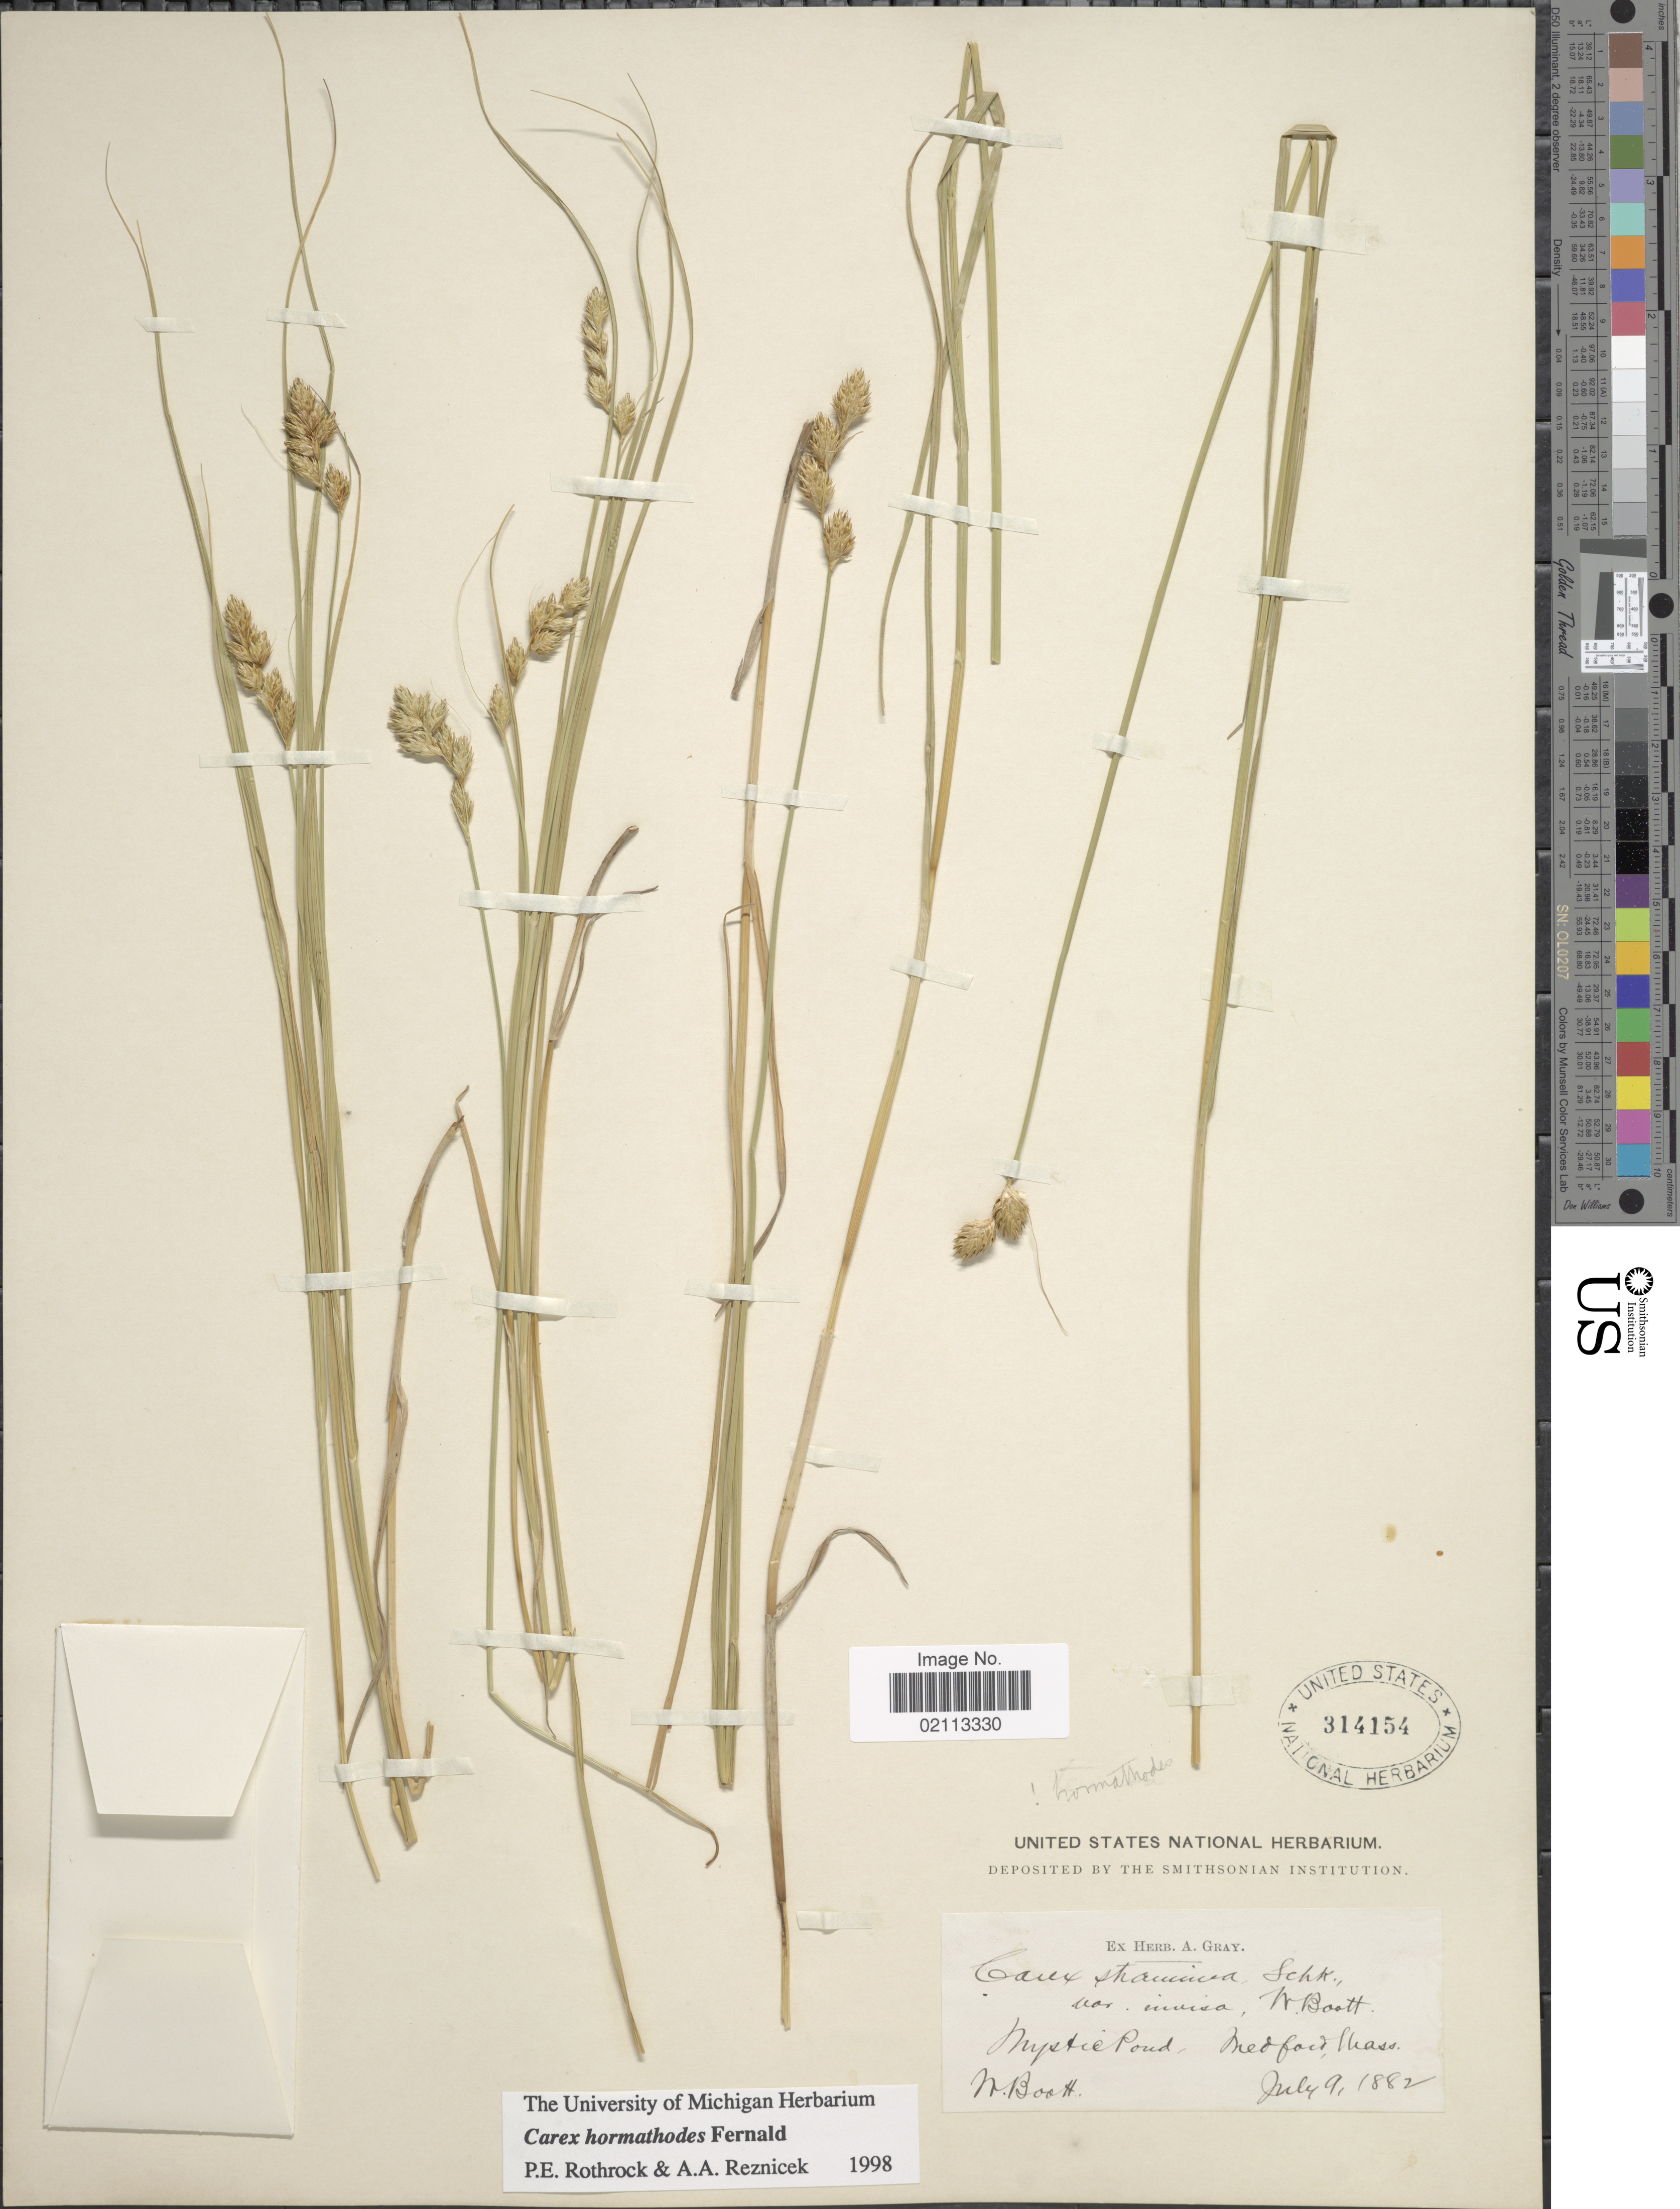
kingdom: Plantae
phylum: Tracheophyta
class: Liliopsida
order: Poales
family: Cyperaceae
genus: Carex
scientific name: Carex hormathodes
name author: Fernald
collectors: W. Boott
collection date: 1882-07-09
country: United States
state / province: Massachusetts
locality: Mystic Pond, Medford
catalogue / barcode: US 314154